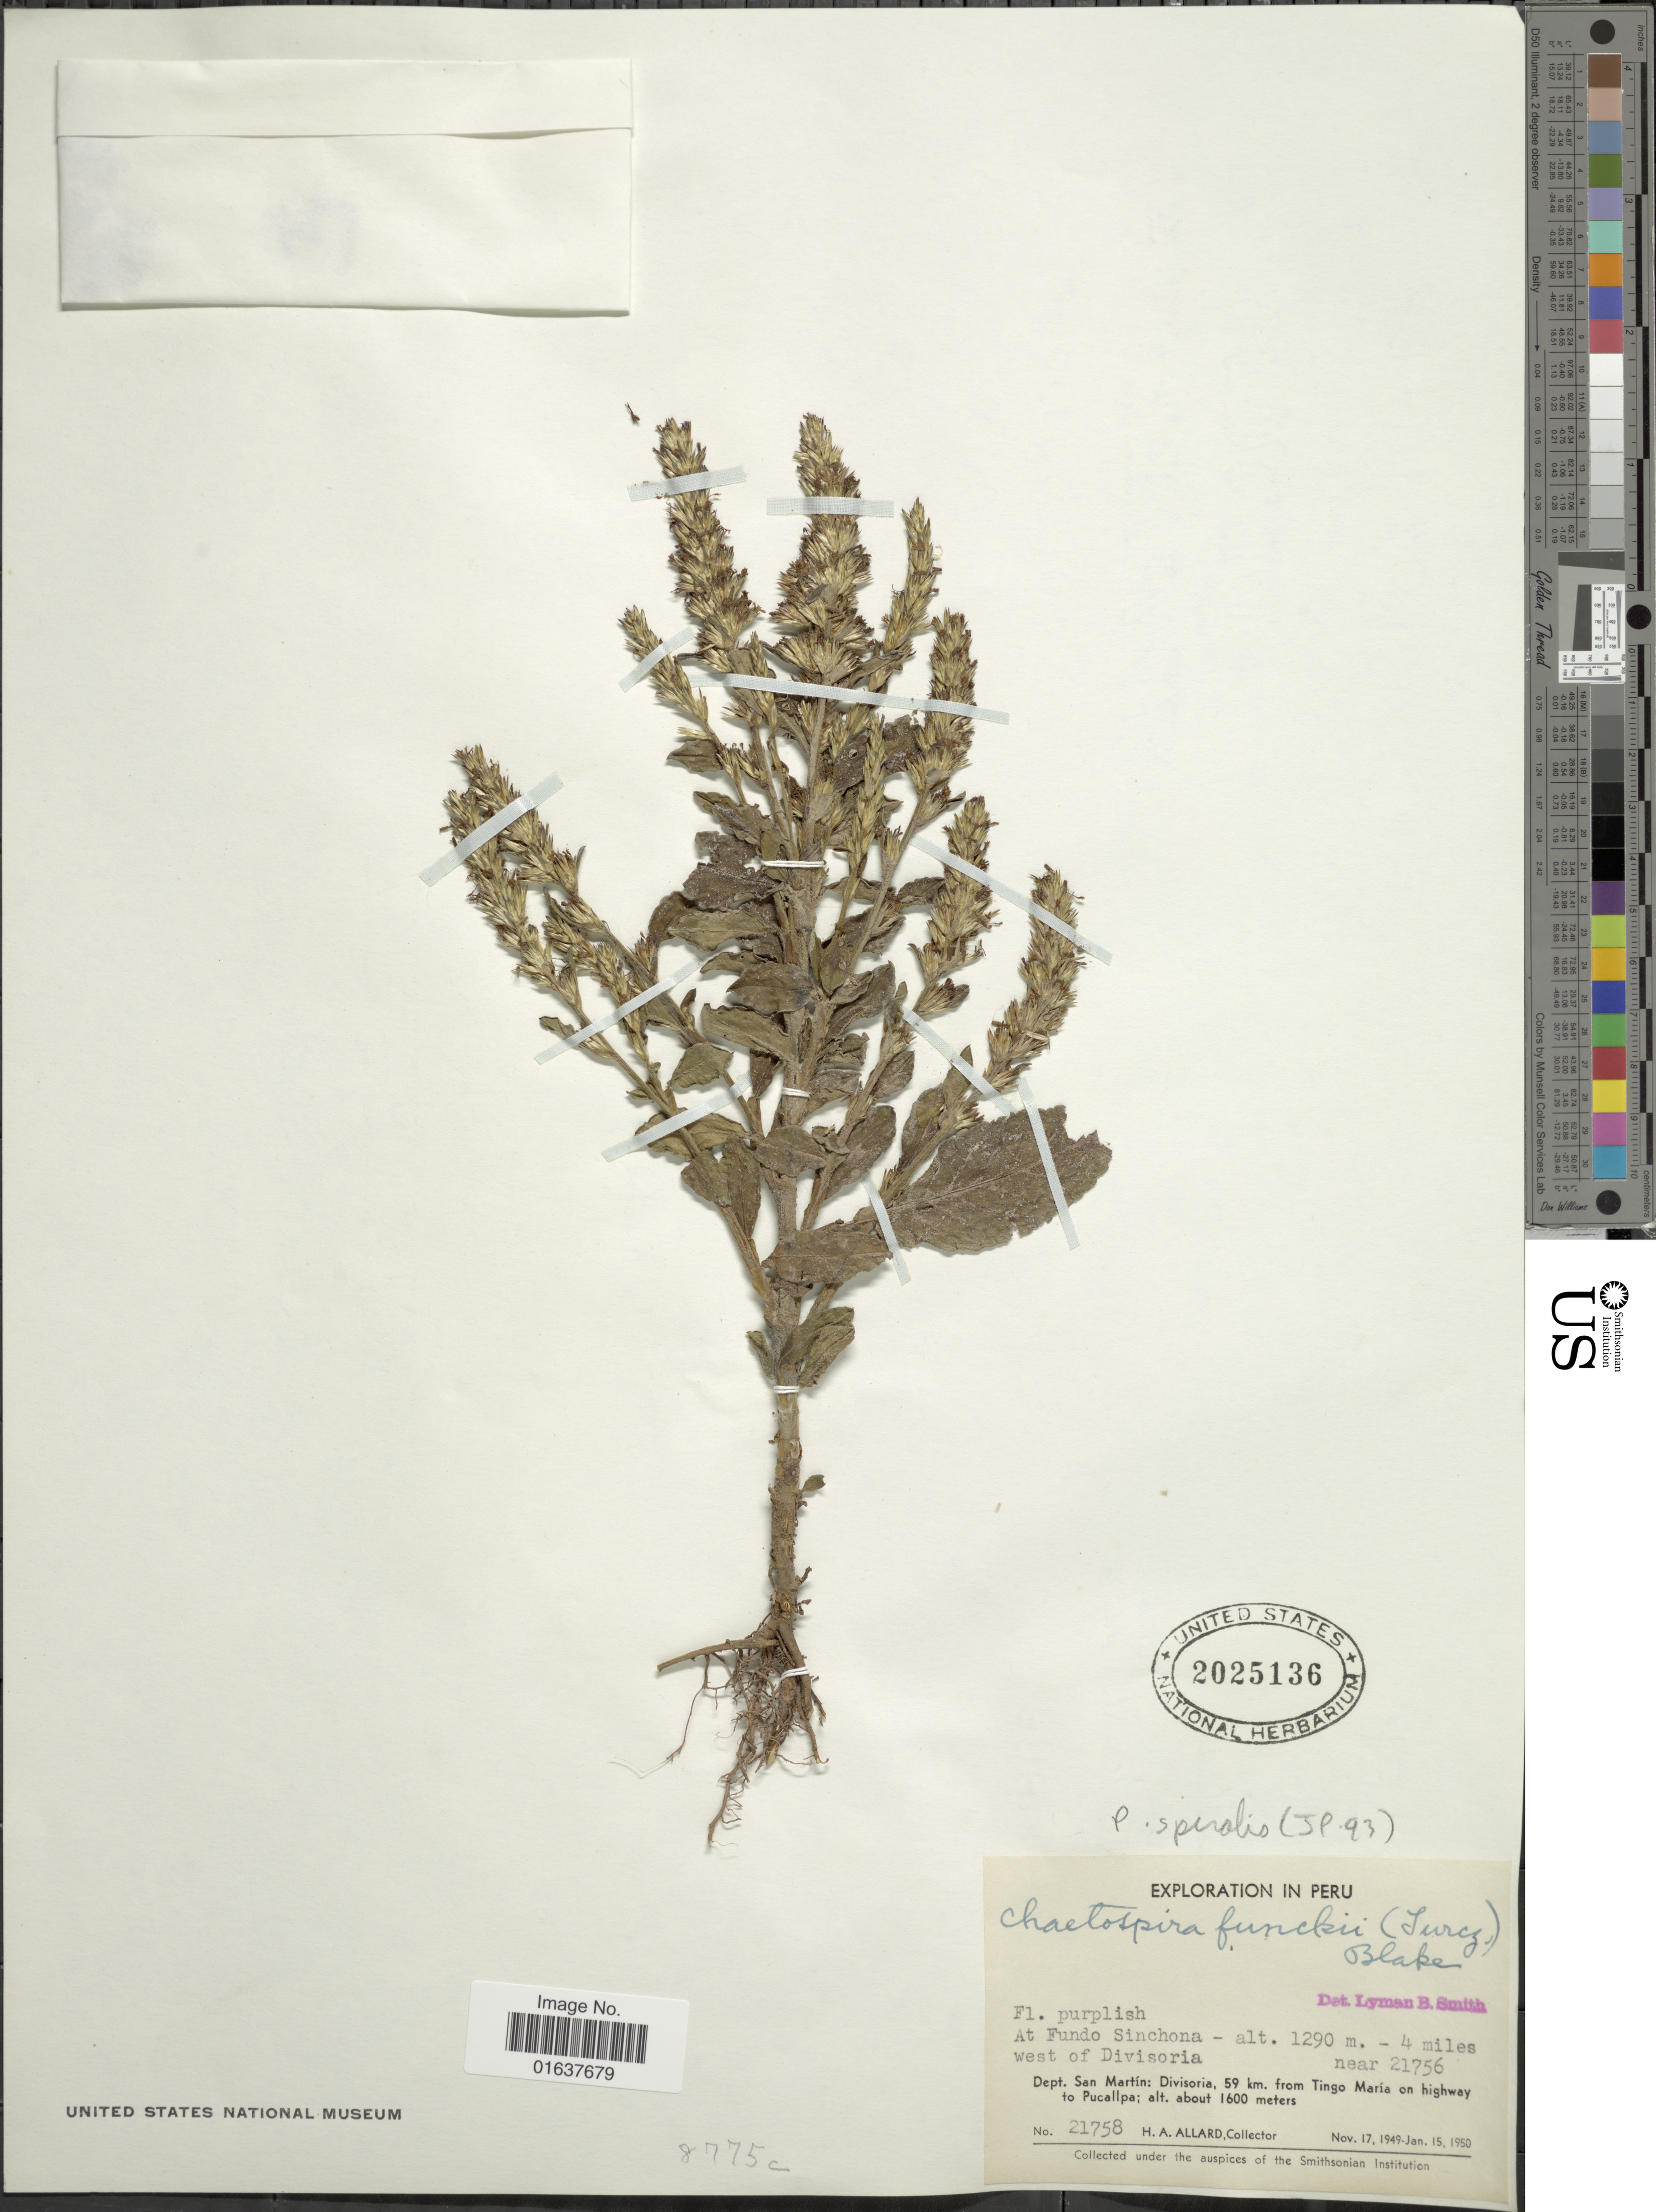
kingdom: Plantae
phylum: Tracheophyta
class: Magnoliopsida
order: Asterales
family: Asteraceae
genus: Pseudelephantopus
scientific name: Pseudelephantopus spiralis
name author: (Less.) Cronquist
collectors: H. A. Allard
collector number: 21758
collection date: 1950-01-15/1950-11-17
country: Peru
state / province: San Martín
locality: Dept. San Martin: Divisoria, 59 km from Tingo Maria on highway to Pucallpa. At Fundo Sinchona, 4 miles west of Divisoria near 21756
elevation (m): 1290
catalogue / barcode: US 2025136